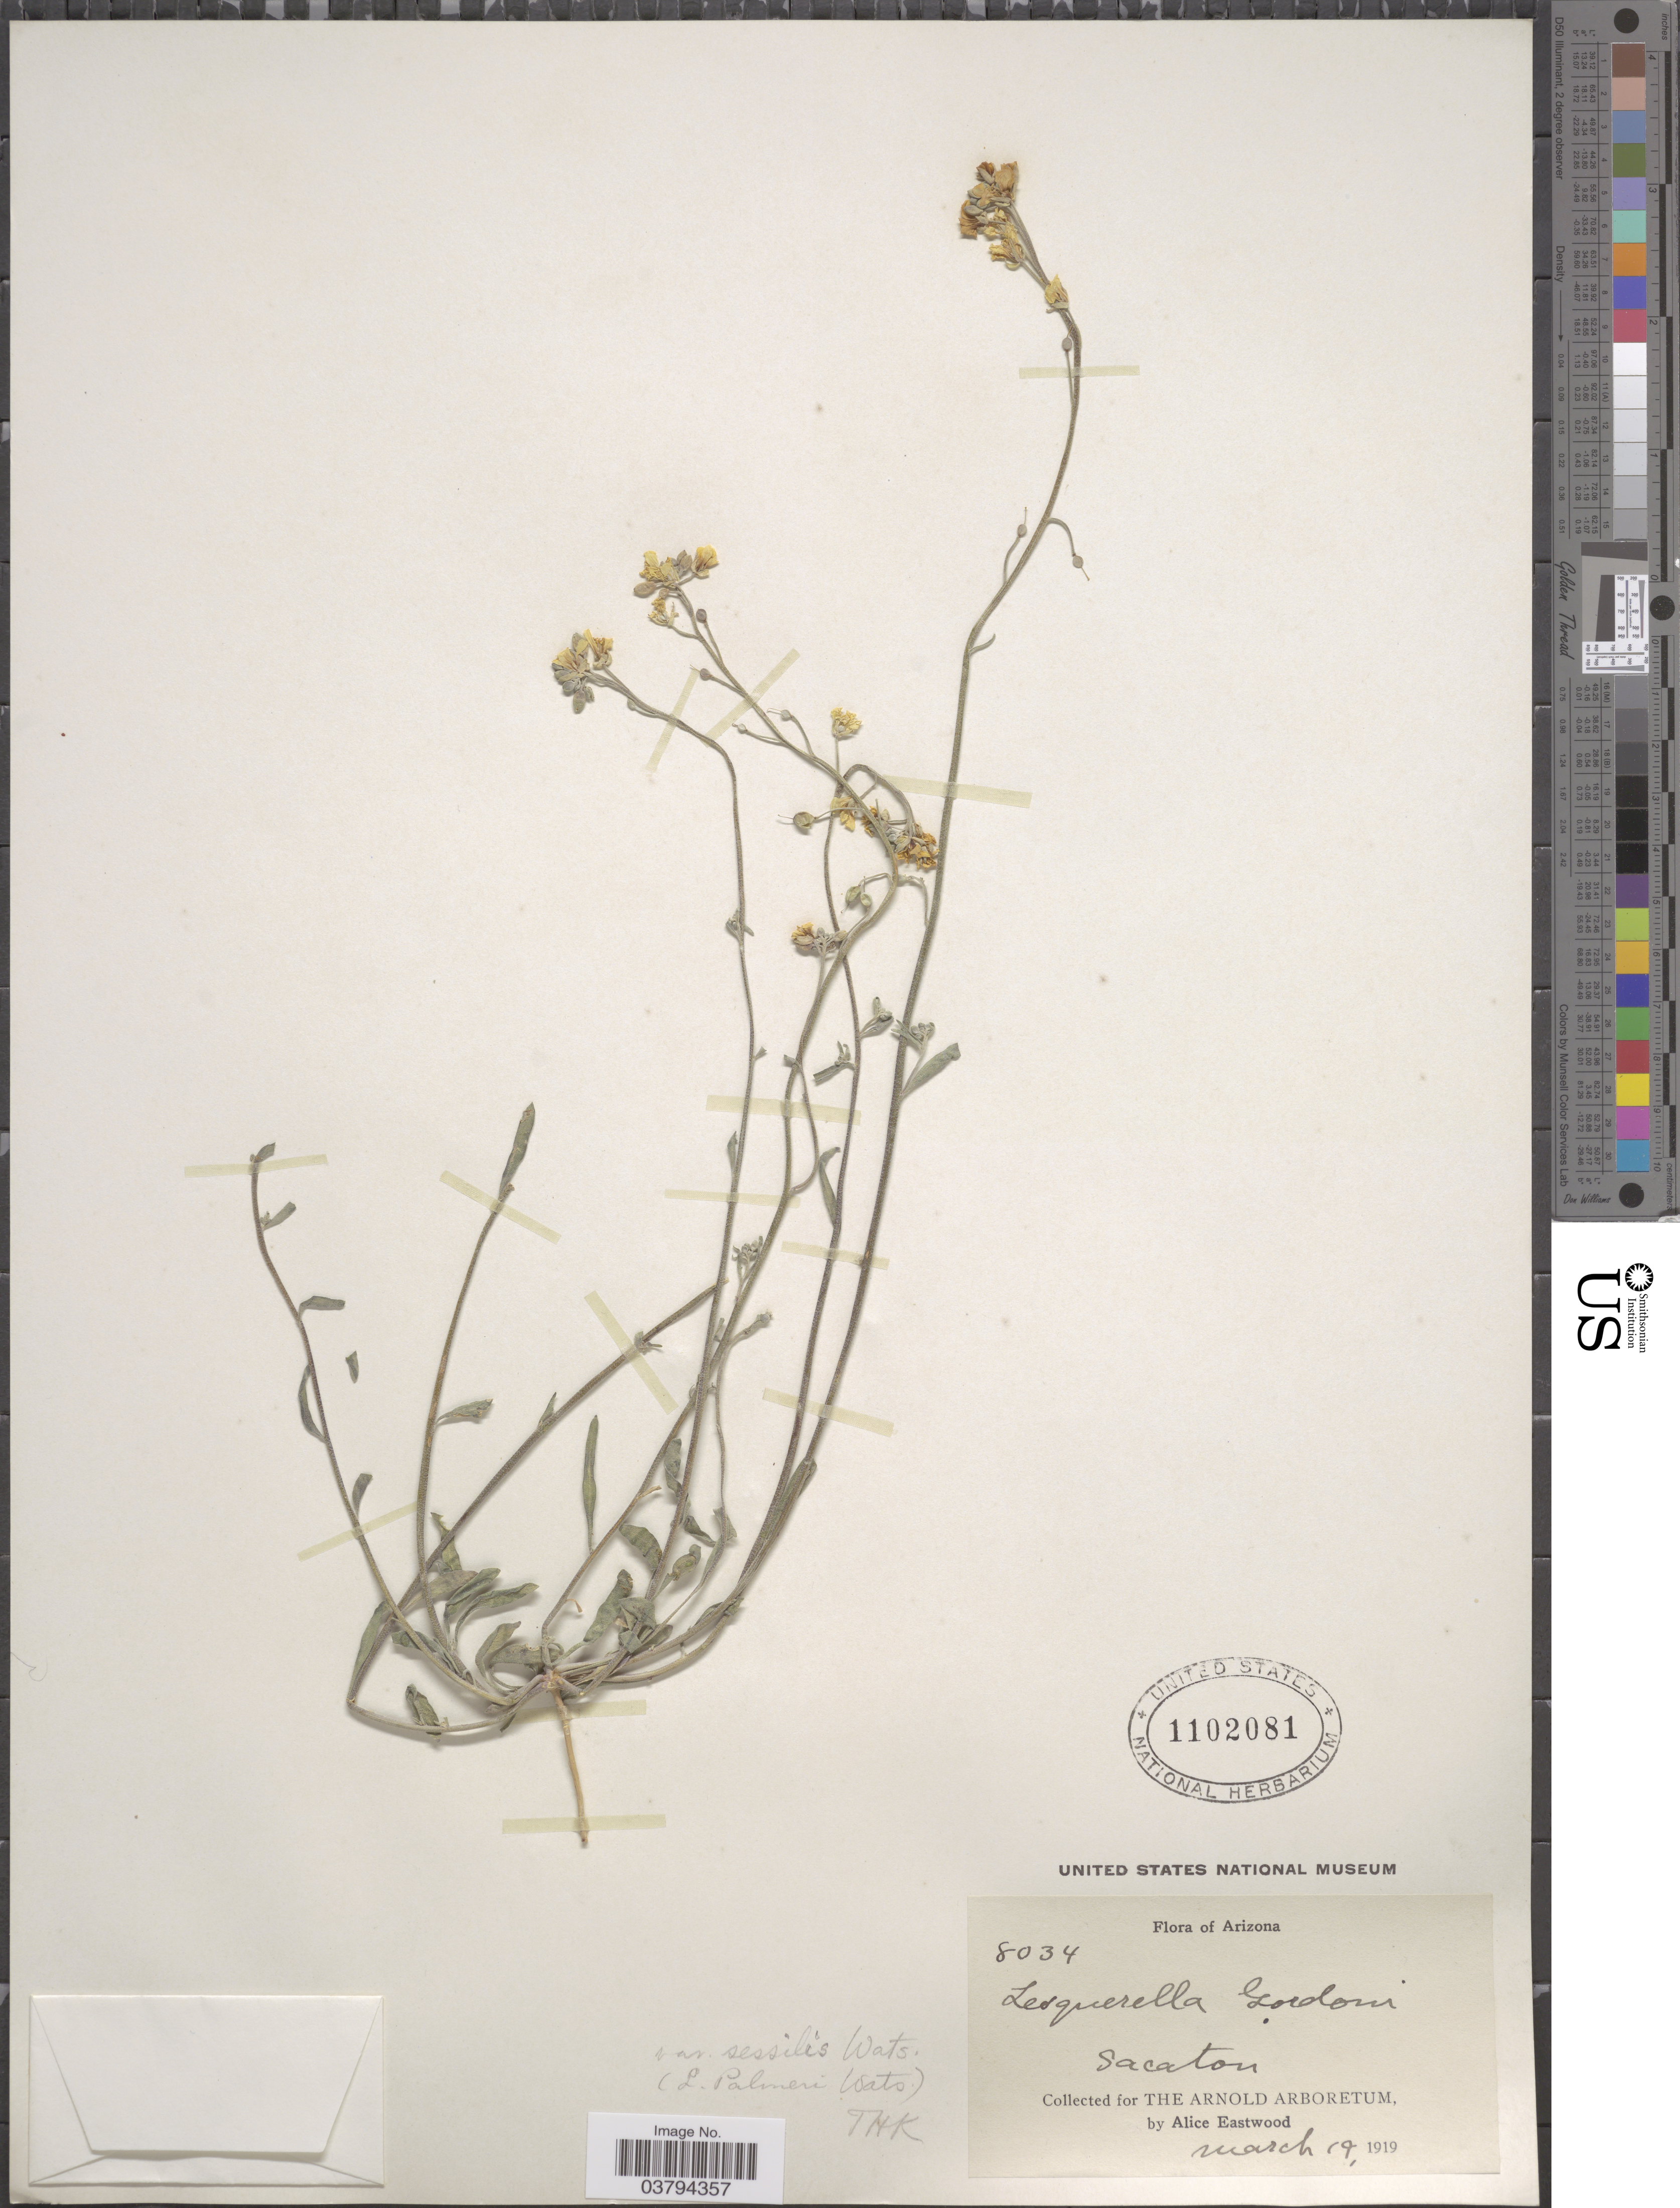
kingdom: Plantae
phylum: Tracheophyta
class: Magnoliopsida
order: Brassicales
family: Brassicaceae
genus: Lesquerella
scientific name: Lesquerella tenella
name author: A. Nelson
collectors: A. Eastwood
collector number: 8034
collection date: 1919-03-19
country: United States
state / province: Arizona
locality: Sacaton.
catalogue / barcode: US 1102081